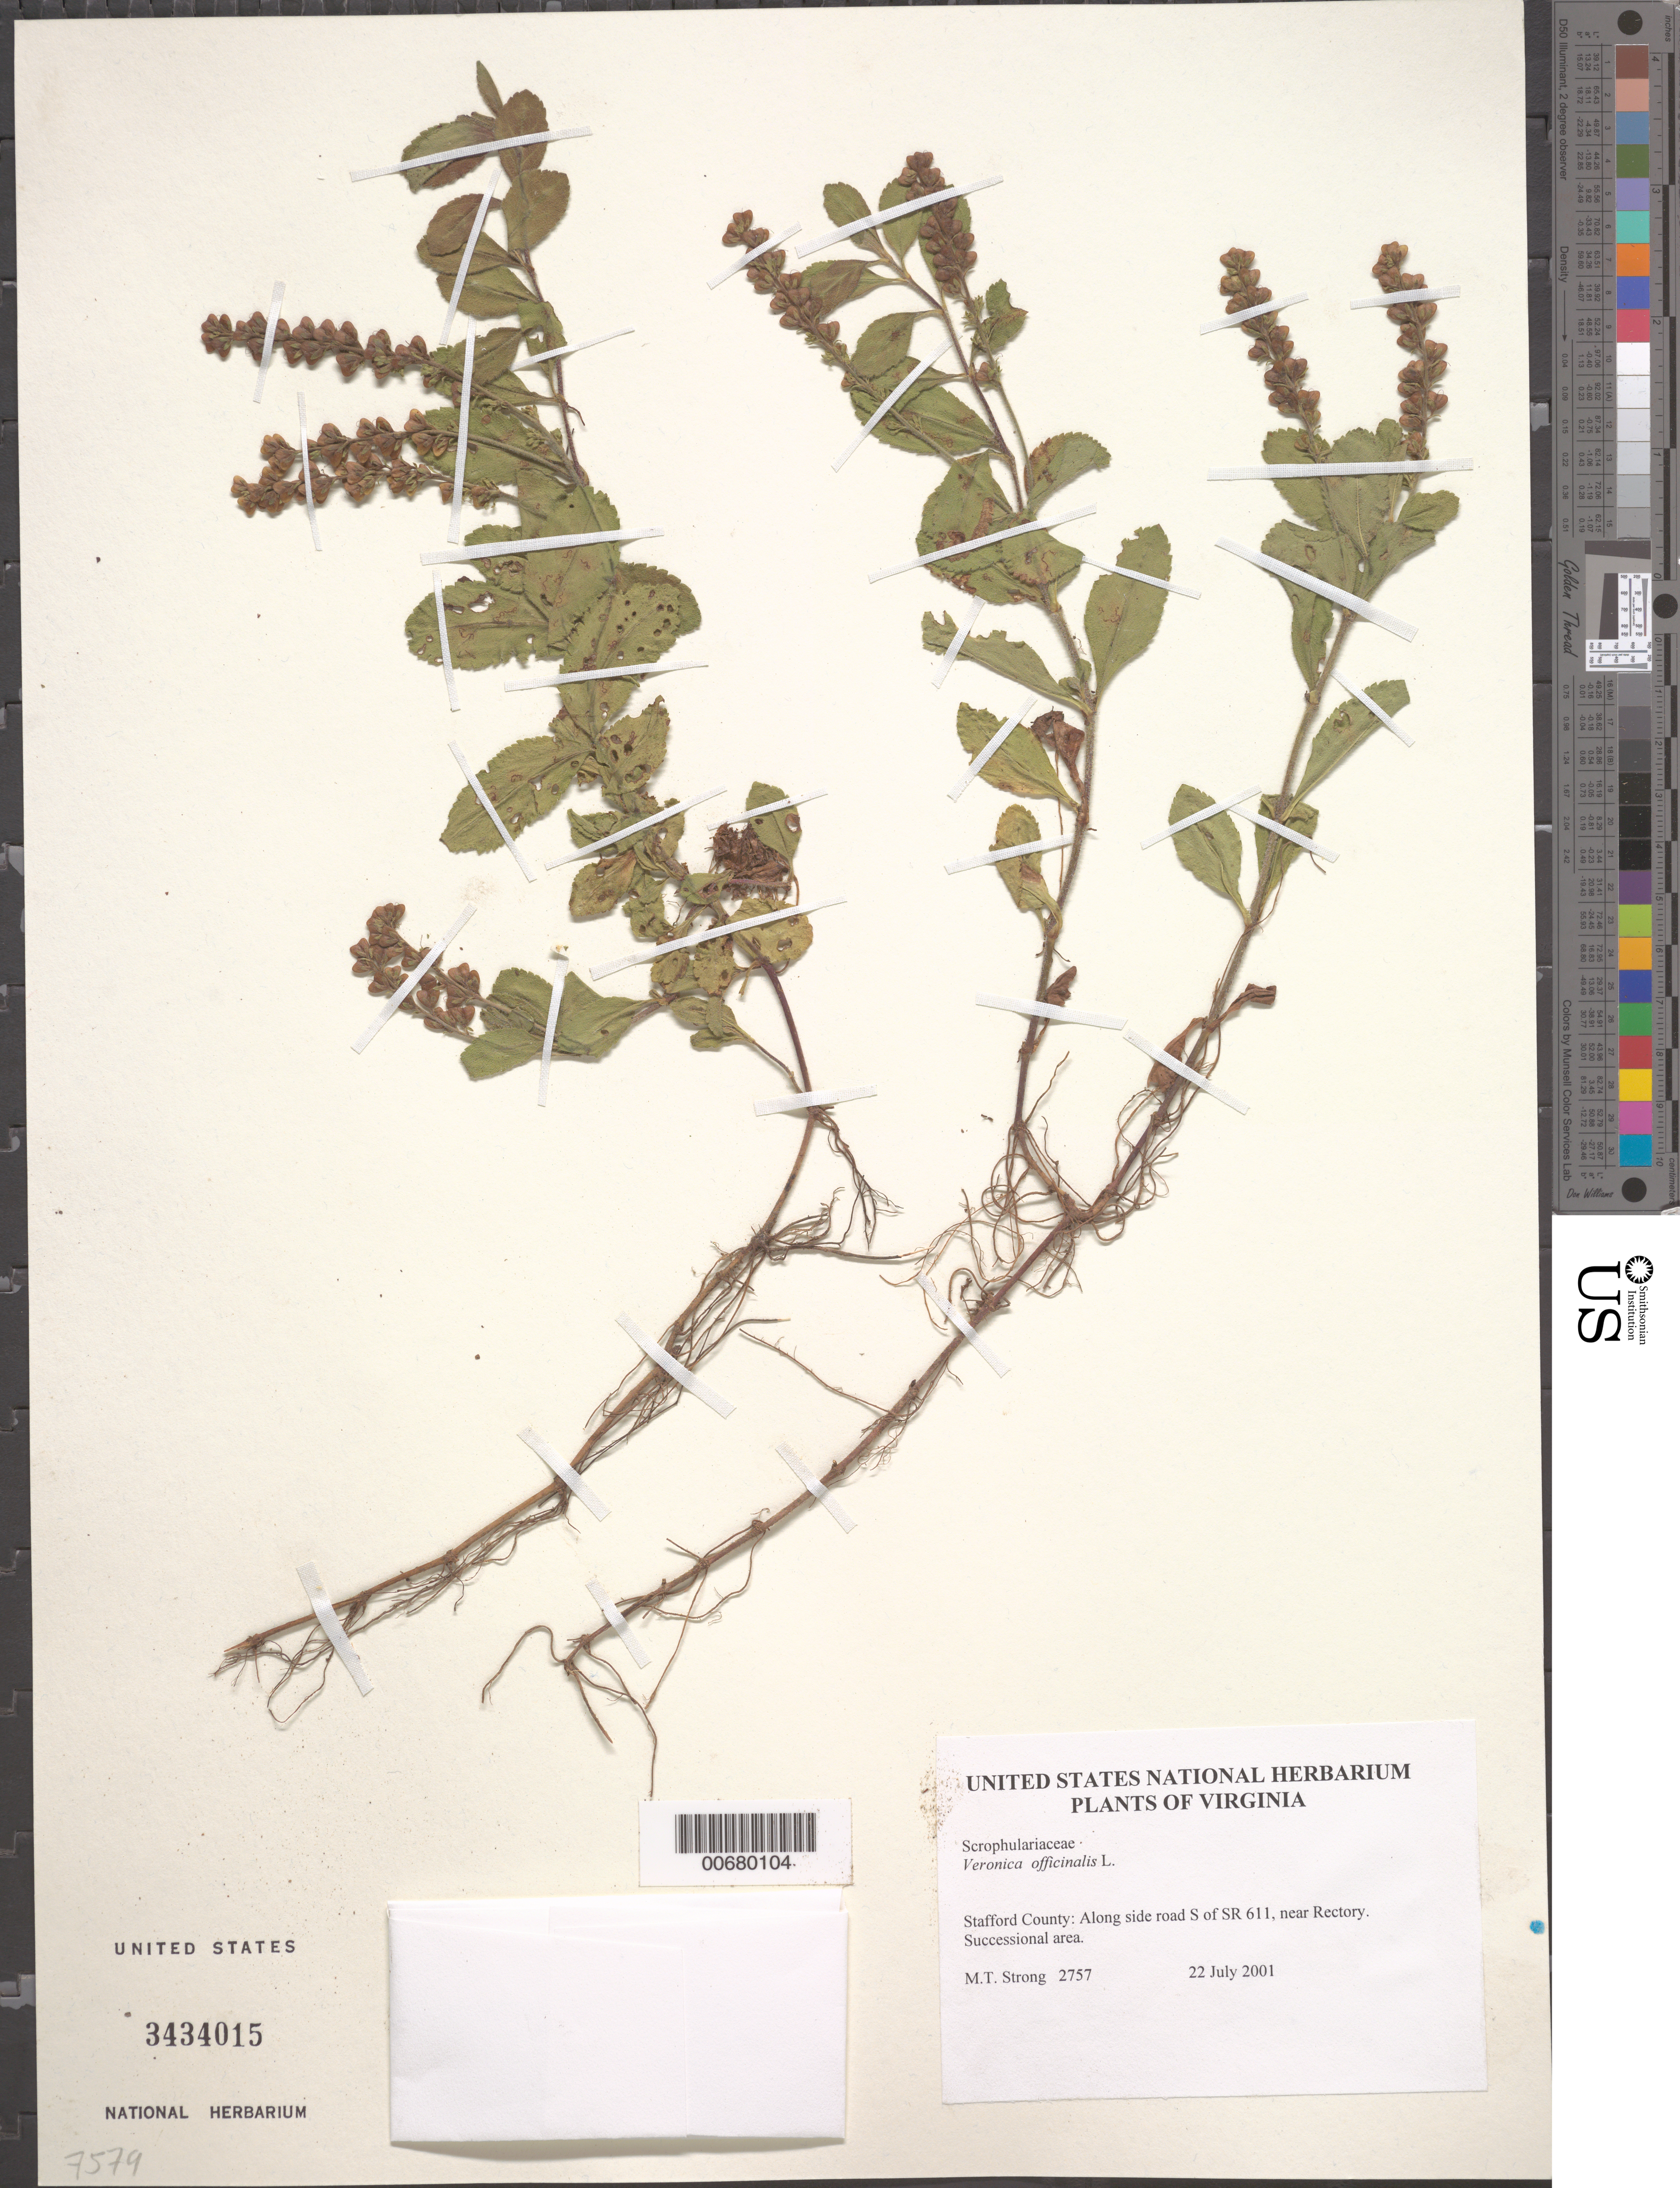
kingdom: Plantae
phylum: Tracheophyta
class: Magnoliopsida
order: Lamiales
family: Plantaginaceae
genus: Veronica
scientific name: Veronica officinalis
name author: L.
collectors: M. T. Strong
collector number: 2757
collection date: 2001-07-22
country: United States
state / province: Virginia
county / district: Stafford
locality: Stafford County: Along side road S of SR 611, near Rectory.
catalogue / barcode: US 3434015